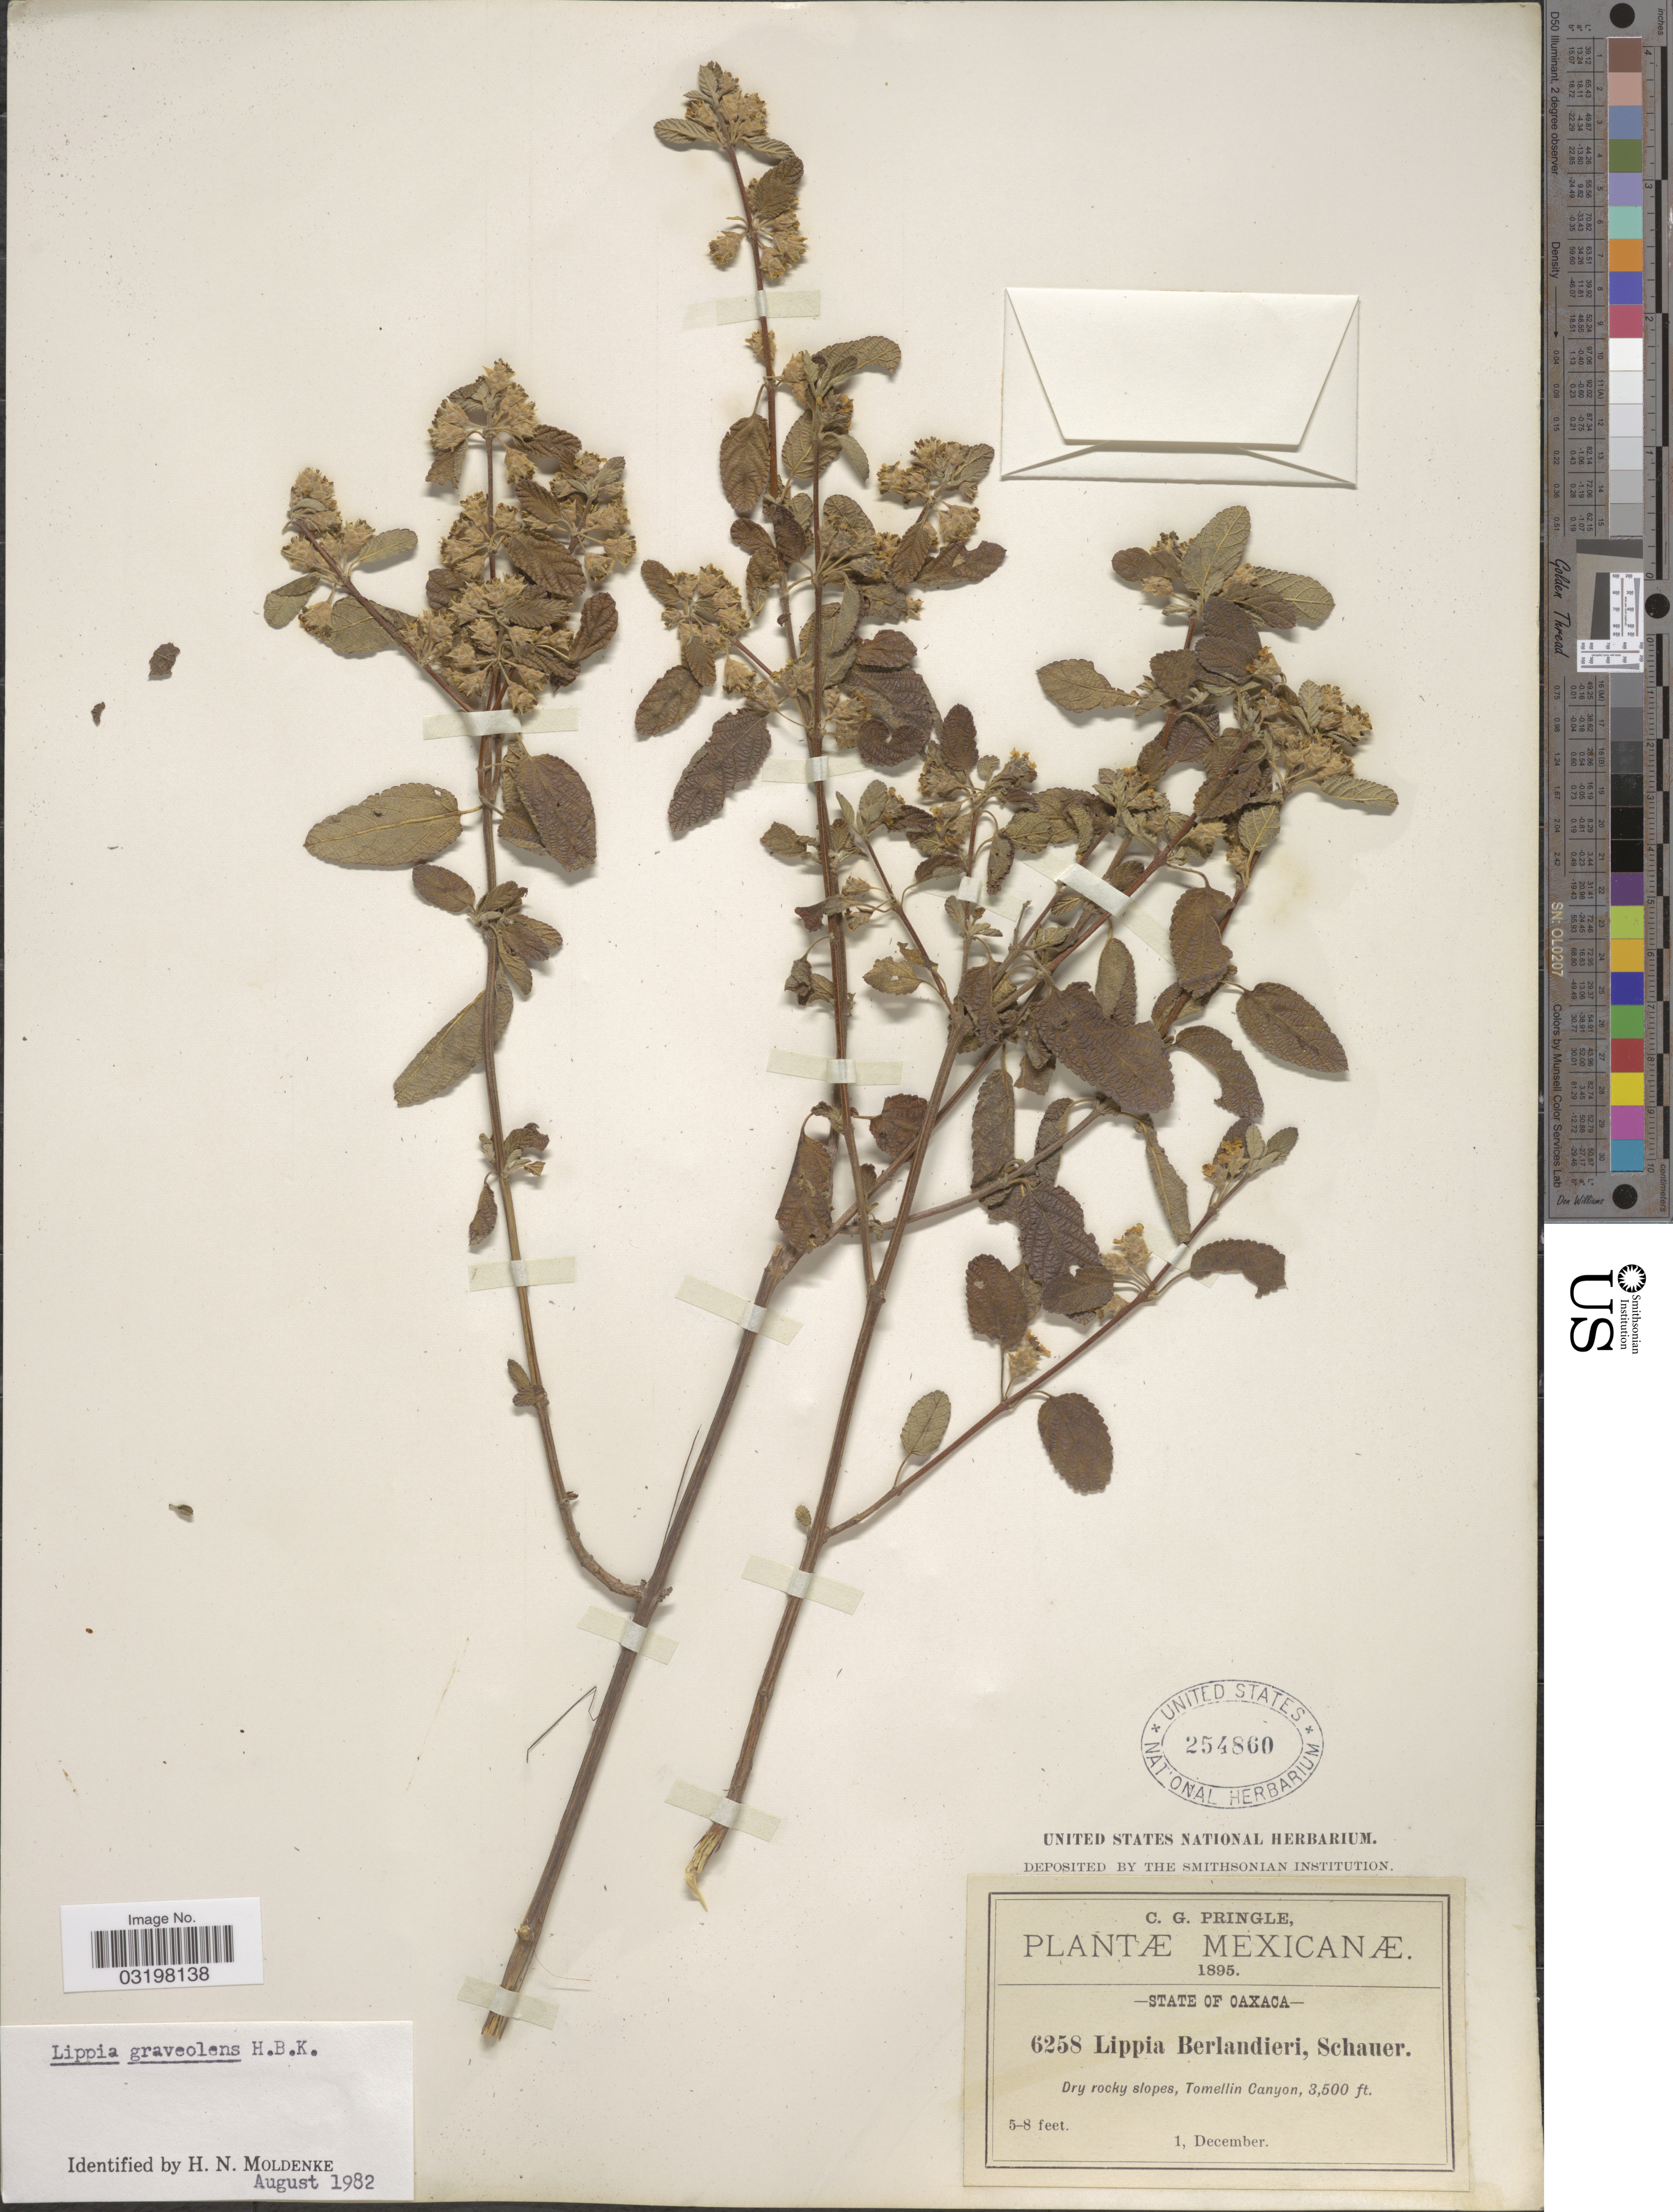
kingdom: Plantae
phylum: Tracheophyta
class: Magnoliopsida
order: Lamiales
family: Verbenaceae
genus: Lippia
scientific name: Lippia graveolens f. graveolens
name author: Kunth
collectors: C. G. Pringle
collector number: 6258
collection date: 1895-12-01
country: Mexico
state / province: Oaxaca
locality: Dry rocky slopes, Tomellin Canyon.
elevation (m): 1067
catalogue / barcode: US 254860